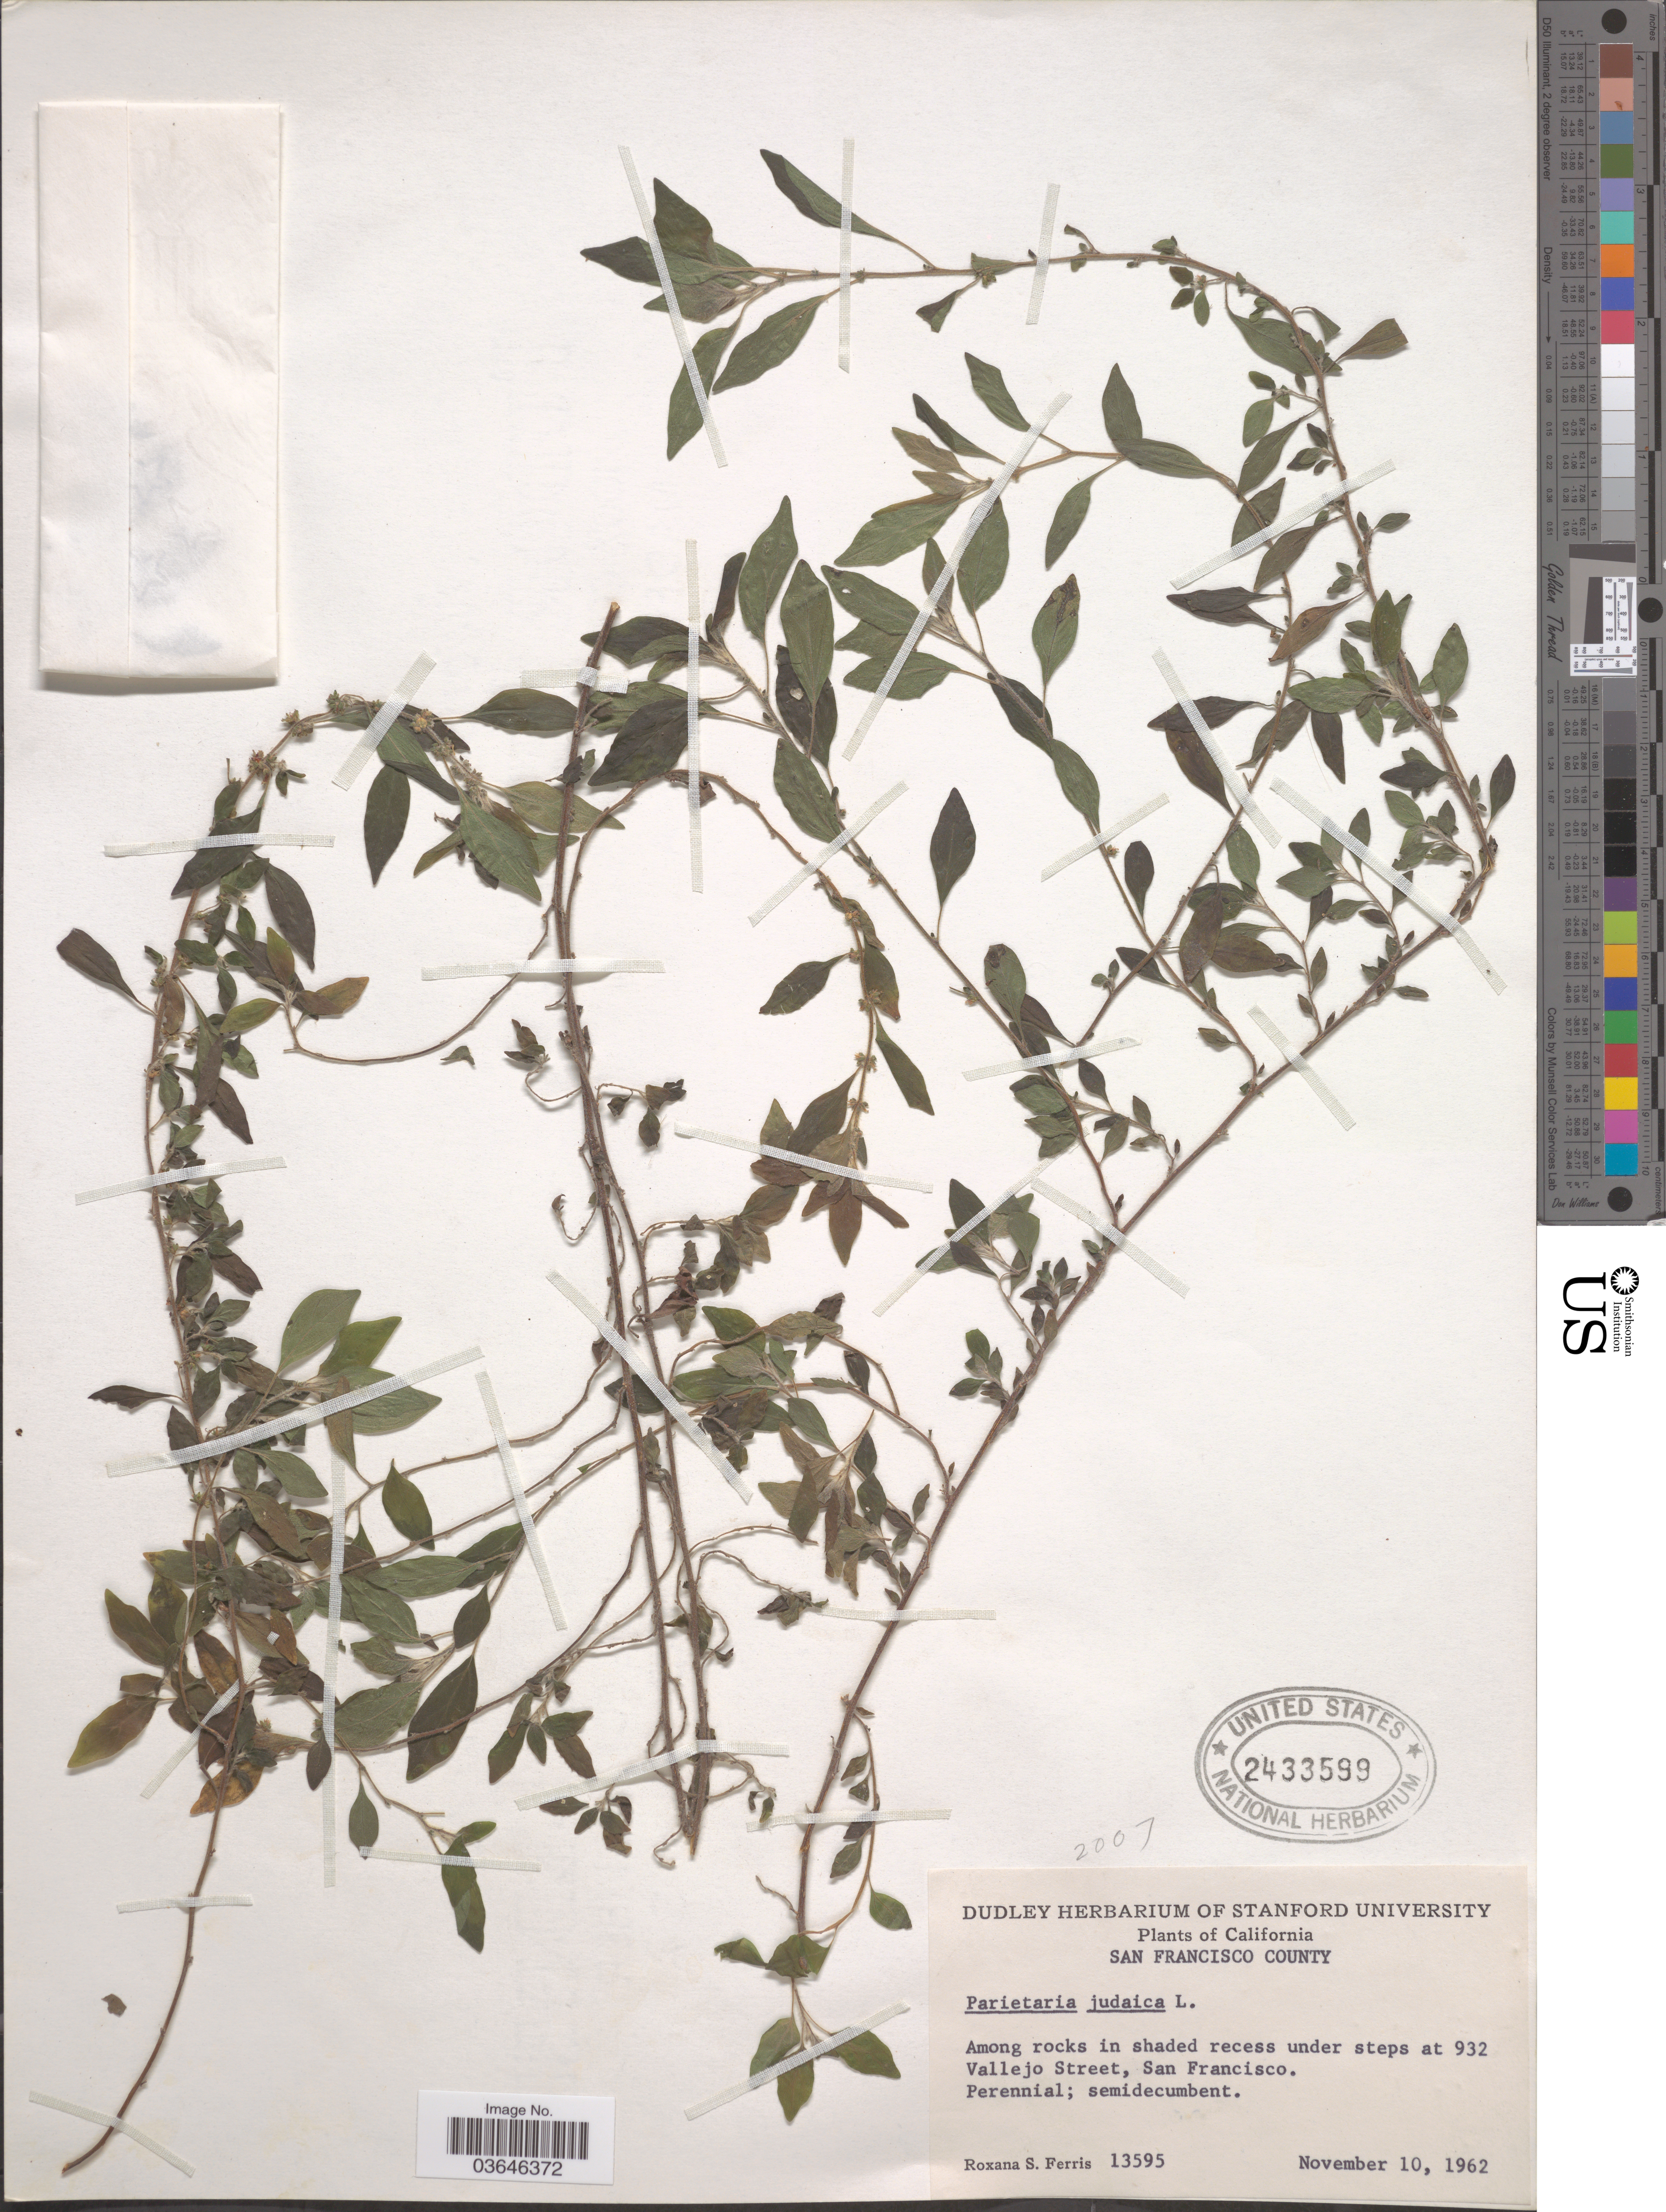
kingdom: Plantae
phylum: Tracheophyta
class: Magnoliopsida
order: Rosales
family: Urticaceae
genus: Parietaria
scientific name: Parietaria judaica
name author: L.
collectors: R. S. Ferris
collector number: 13595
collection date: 1962-11-10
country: United States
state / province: California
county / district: San Francisco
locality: San Francisco County. Among rocks in shaded recess under steps at 932 Vallejo Street, San Francisco.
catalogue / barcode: US 2433599